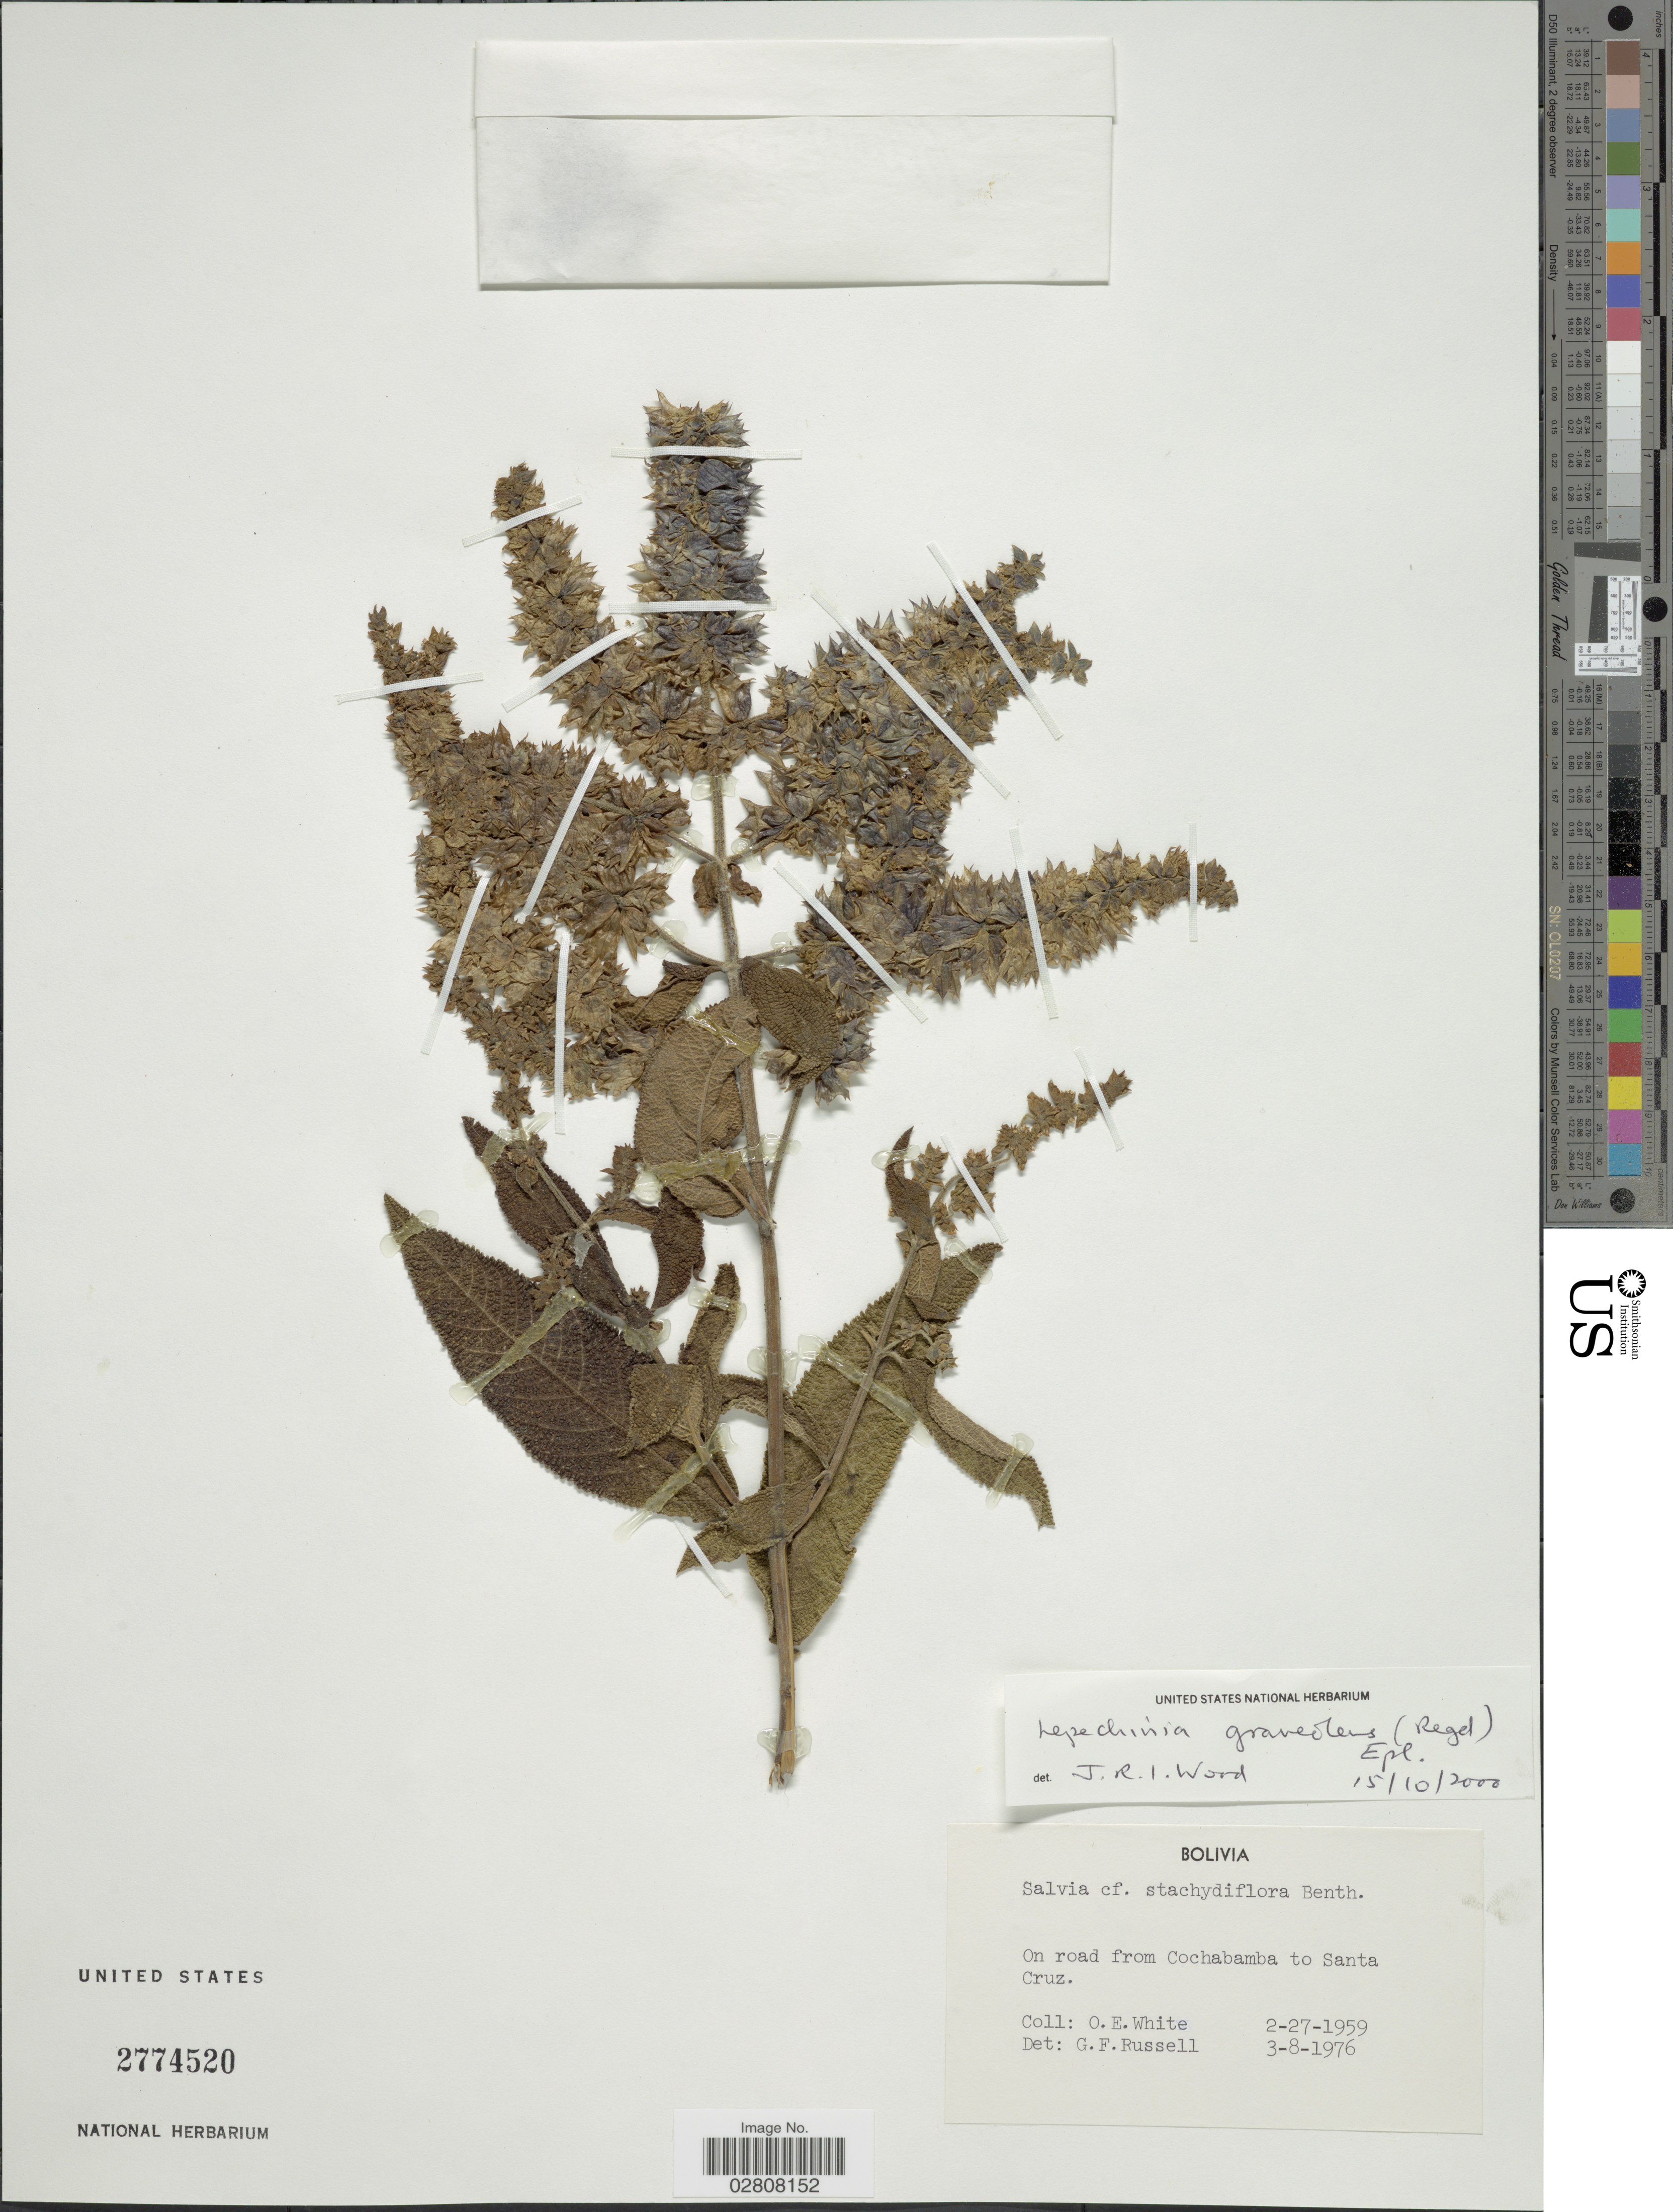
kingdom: Plantae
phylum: Tracheophyta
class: Magnoliopsida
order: Lamiales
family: Lamiaceae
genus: Lepechinia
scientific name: Lepechinia graveolens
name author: (Regel) Epling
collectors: O. E. White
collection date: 1959-02-27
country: Bolivia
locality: On road from Cochabamba to Santa Cruz.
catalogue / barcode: US 2774520